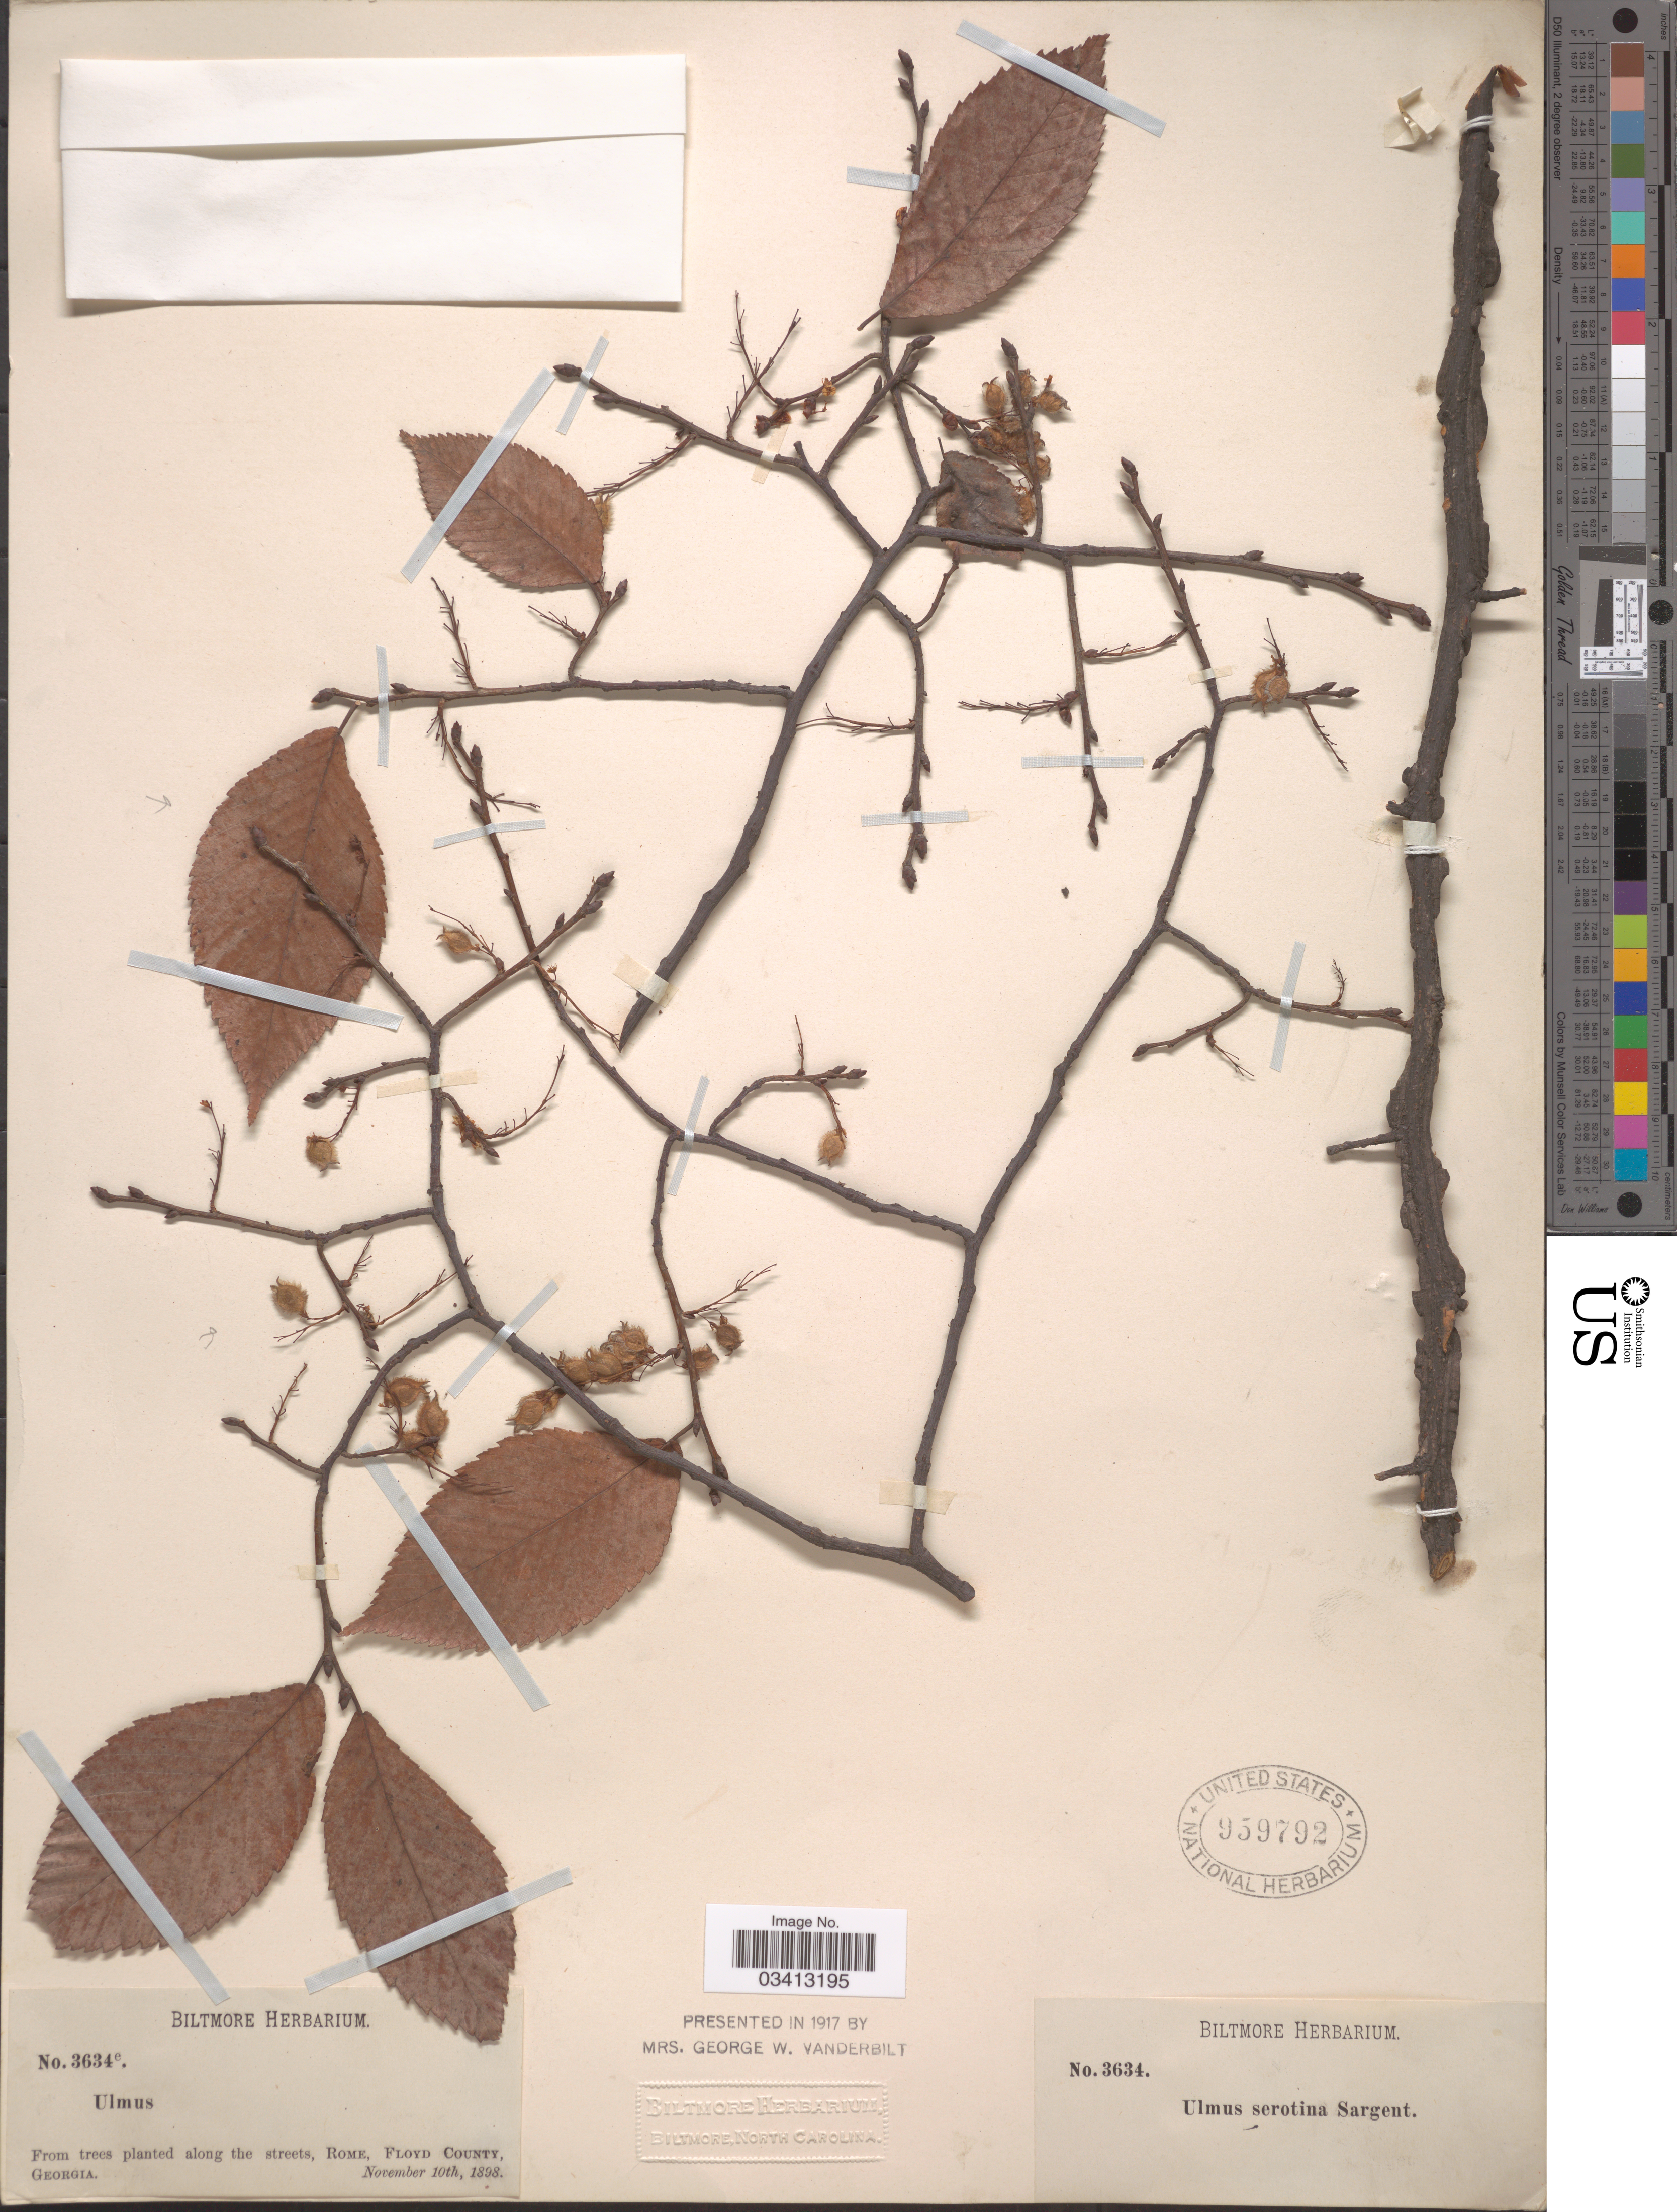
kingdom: Plantae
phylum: Tracheophyta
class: Magnoliopsida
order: Rosales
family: Ulmaceae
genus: Ulmus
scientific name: Ulmus serotina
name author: Sarg.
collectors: ex herb. Biltmore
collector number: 3634e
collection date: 1898-11-10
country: United States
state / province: Georgia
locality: Along the streets, Rome, Floyd County.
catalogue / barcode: US 959792